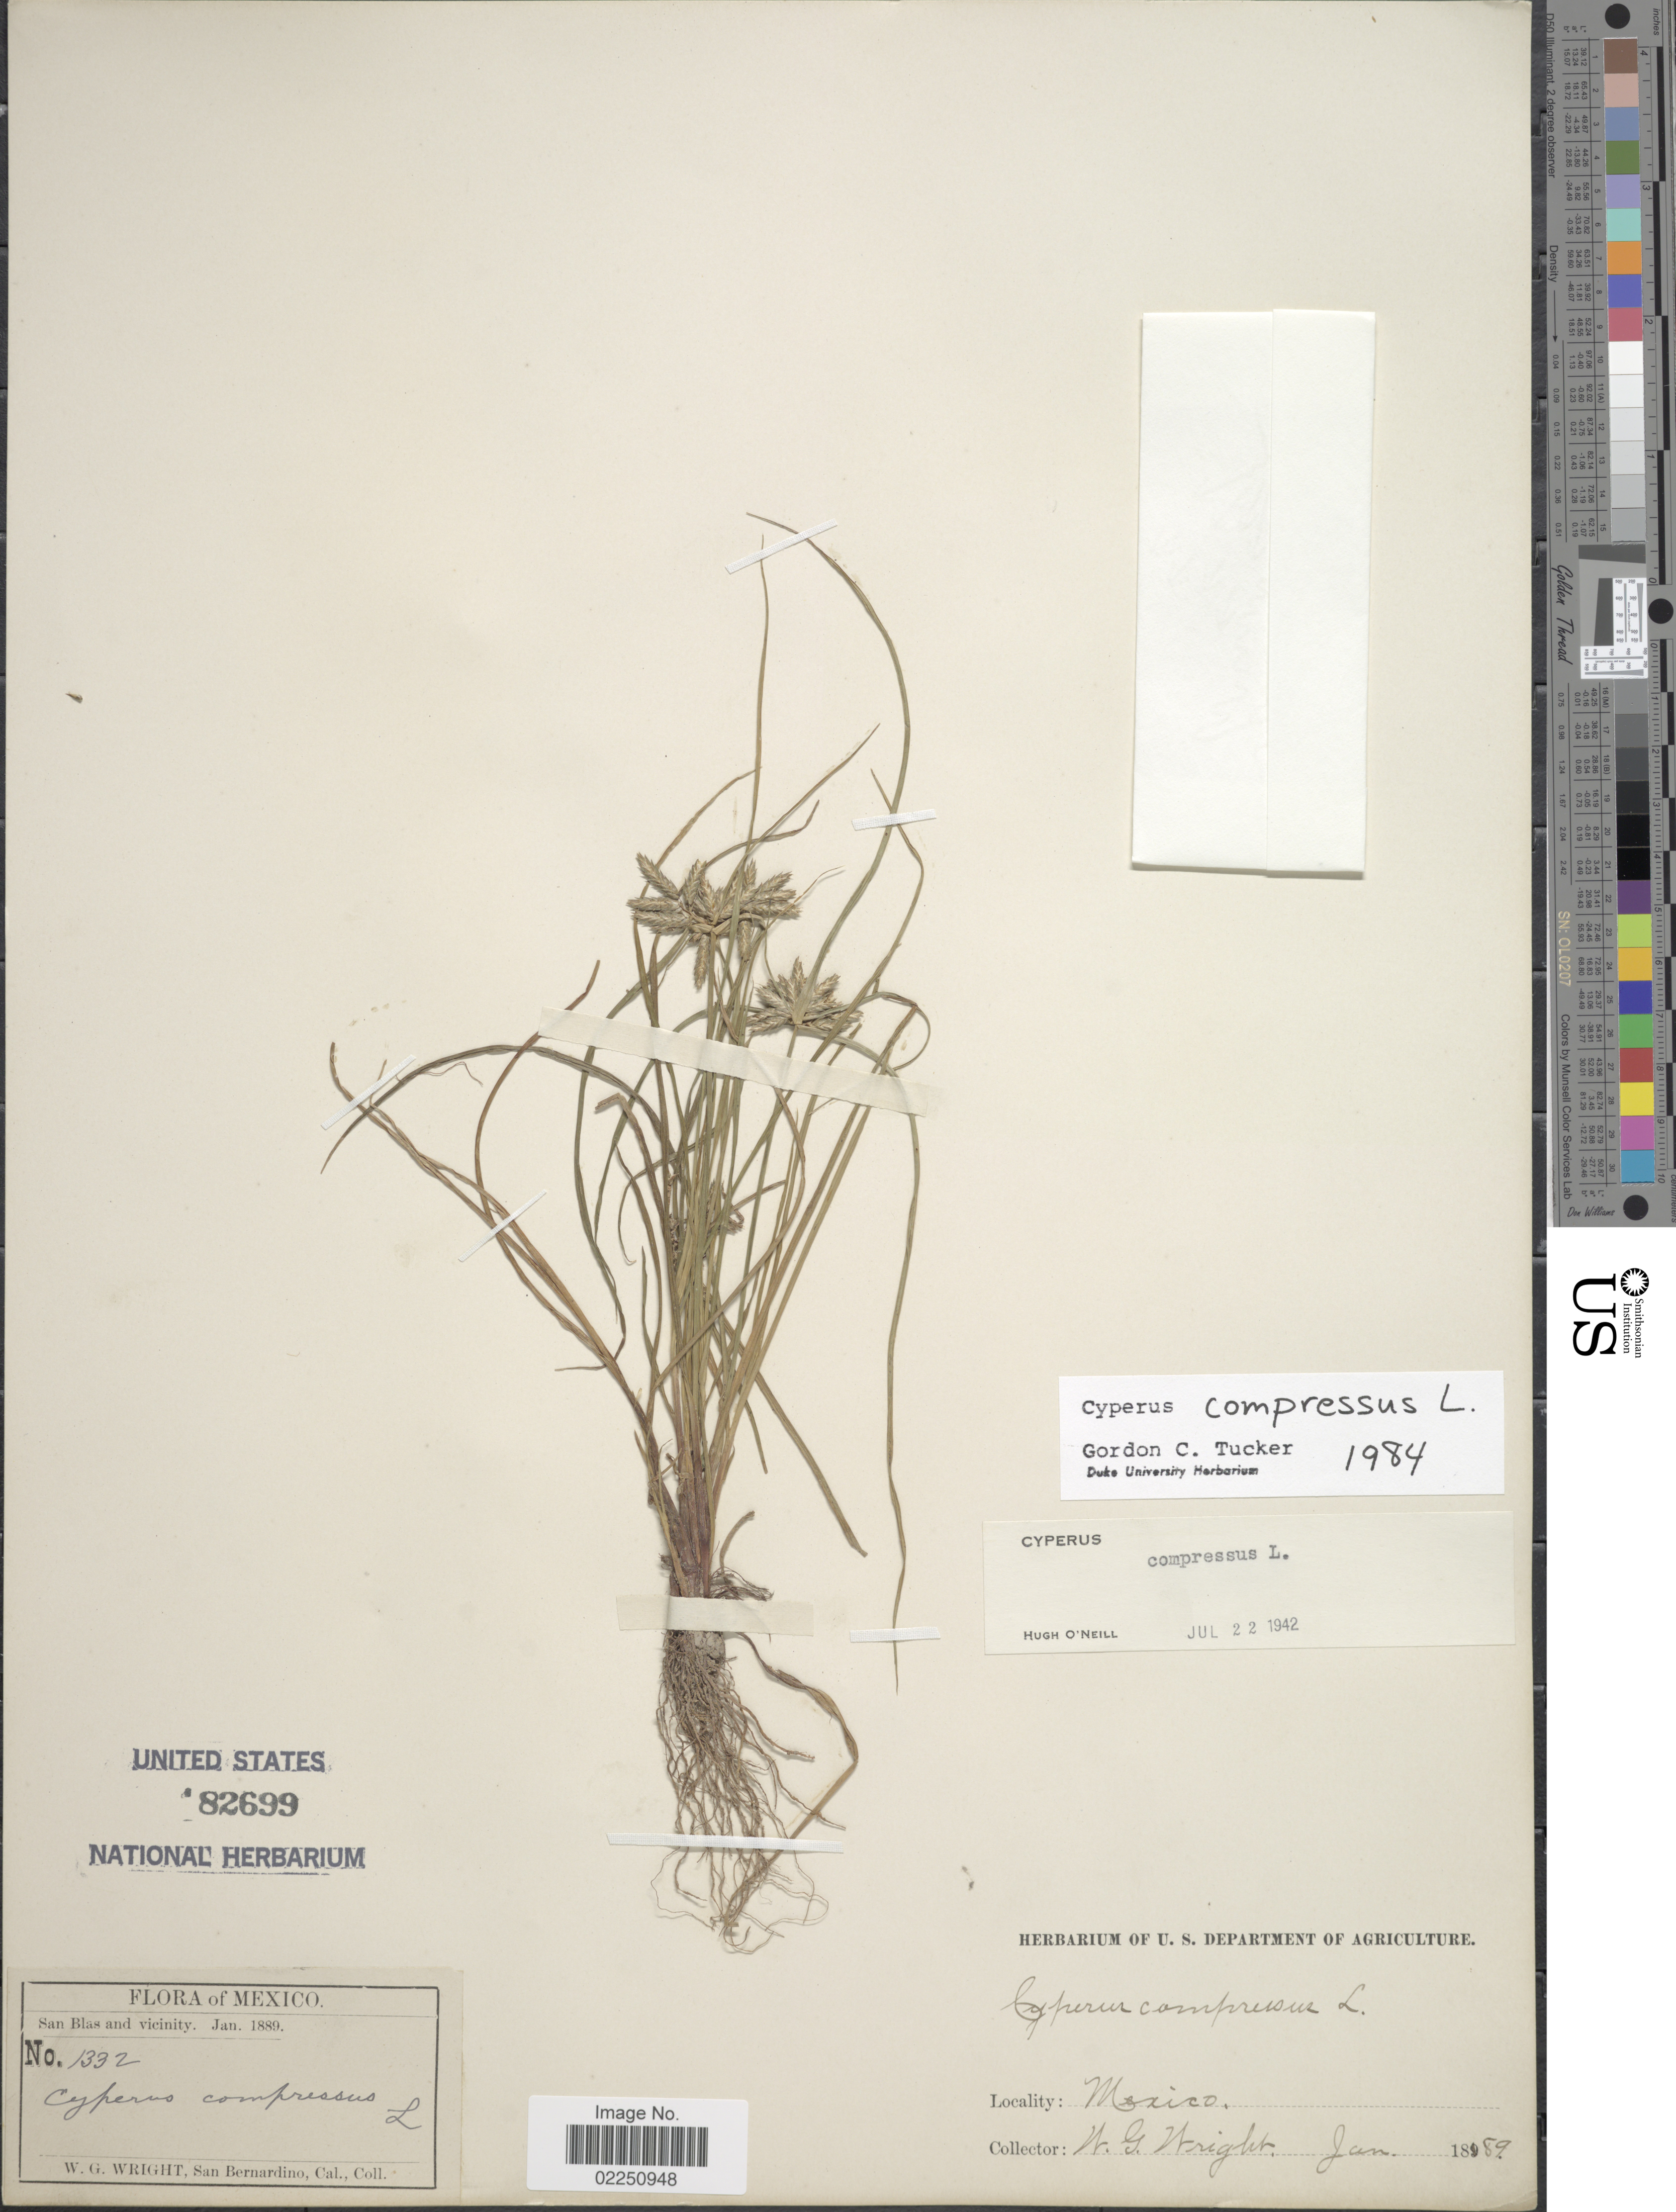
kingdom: Plantae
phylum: Tracheophyta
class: Liliopsida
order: Poales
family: Cyperaceae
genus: Cyperus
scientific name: Cyperus compressus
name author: L.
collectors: W. G. Wright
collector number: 1332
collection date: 1889-01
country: Mexico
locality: San Blas and vicinity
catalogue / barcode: US 82699